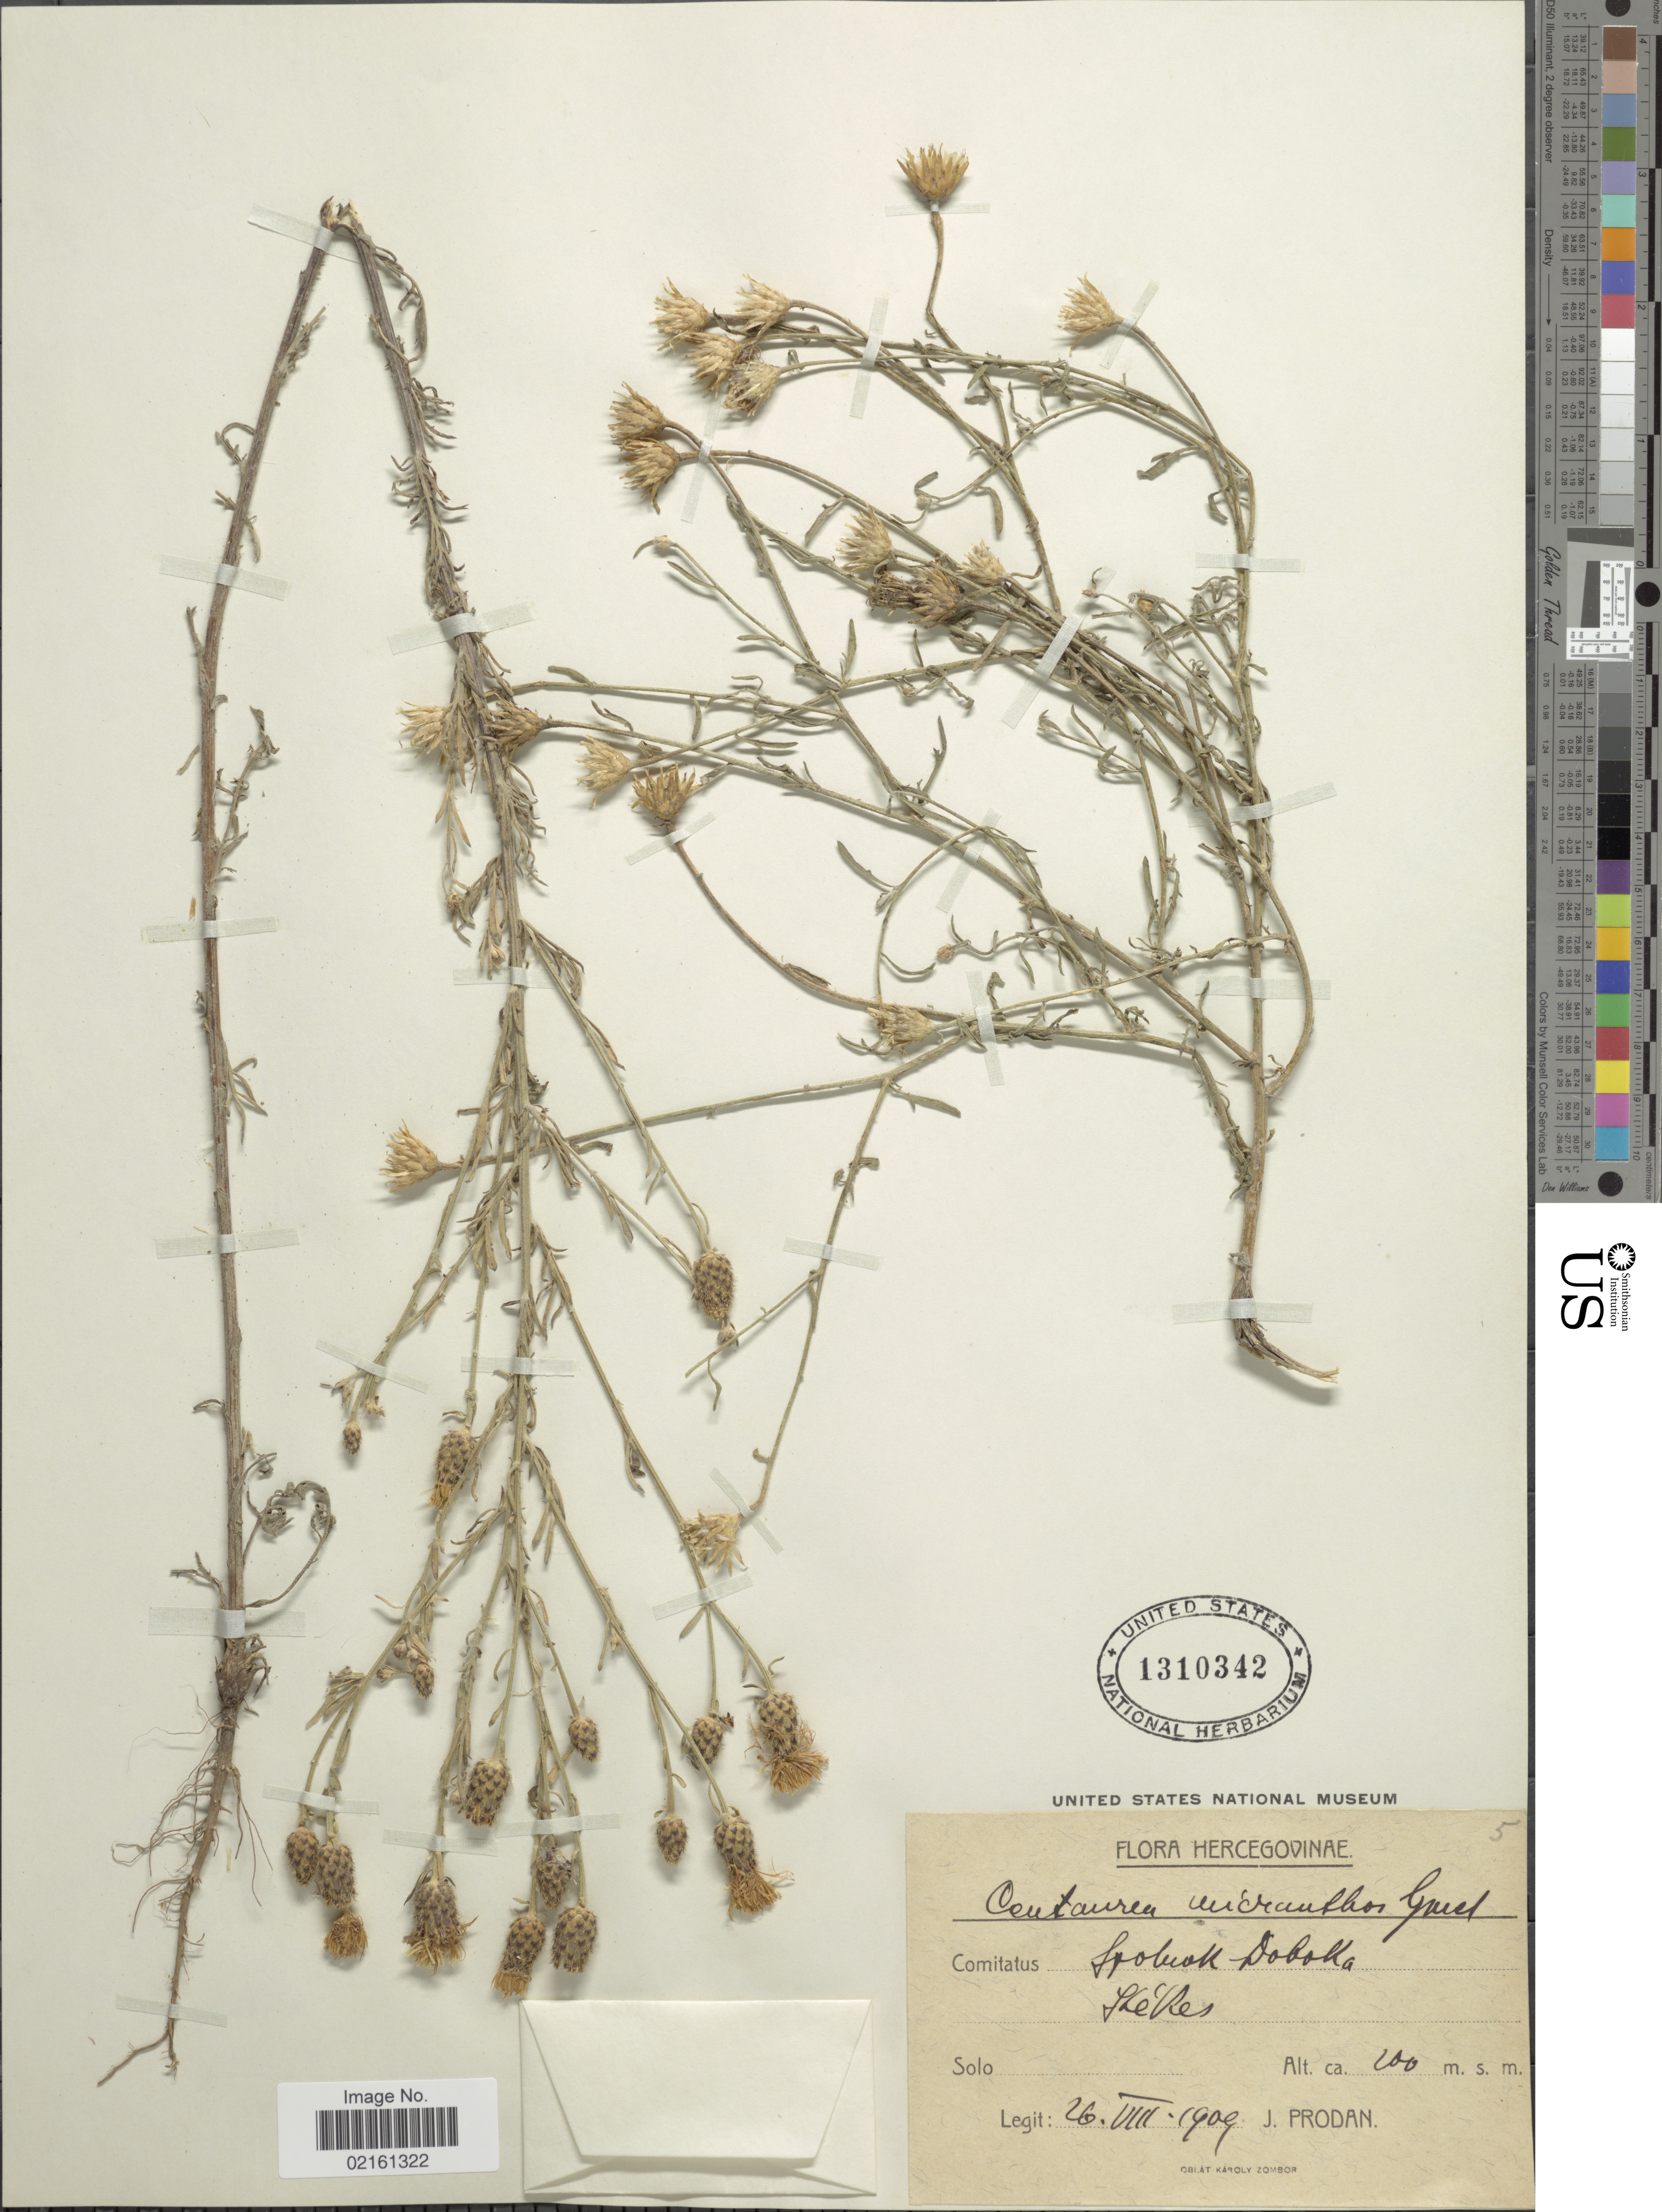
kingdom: Plantae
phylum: Tracheophyta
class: Magnoliopsida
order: Asterales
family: Asteraceae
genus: Centaurea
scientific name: Centaurea micranthos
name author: J.F. Gmel.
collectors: J. Prodan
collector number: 85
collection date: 1909-08-26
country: Bosnia and Herzegovina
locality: Hercegovinae, [illegible text] Doboka Slekes[interpreted]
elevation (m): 200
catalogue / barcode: US 1310342